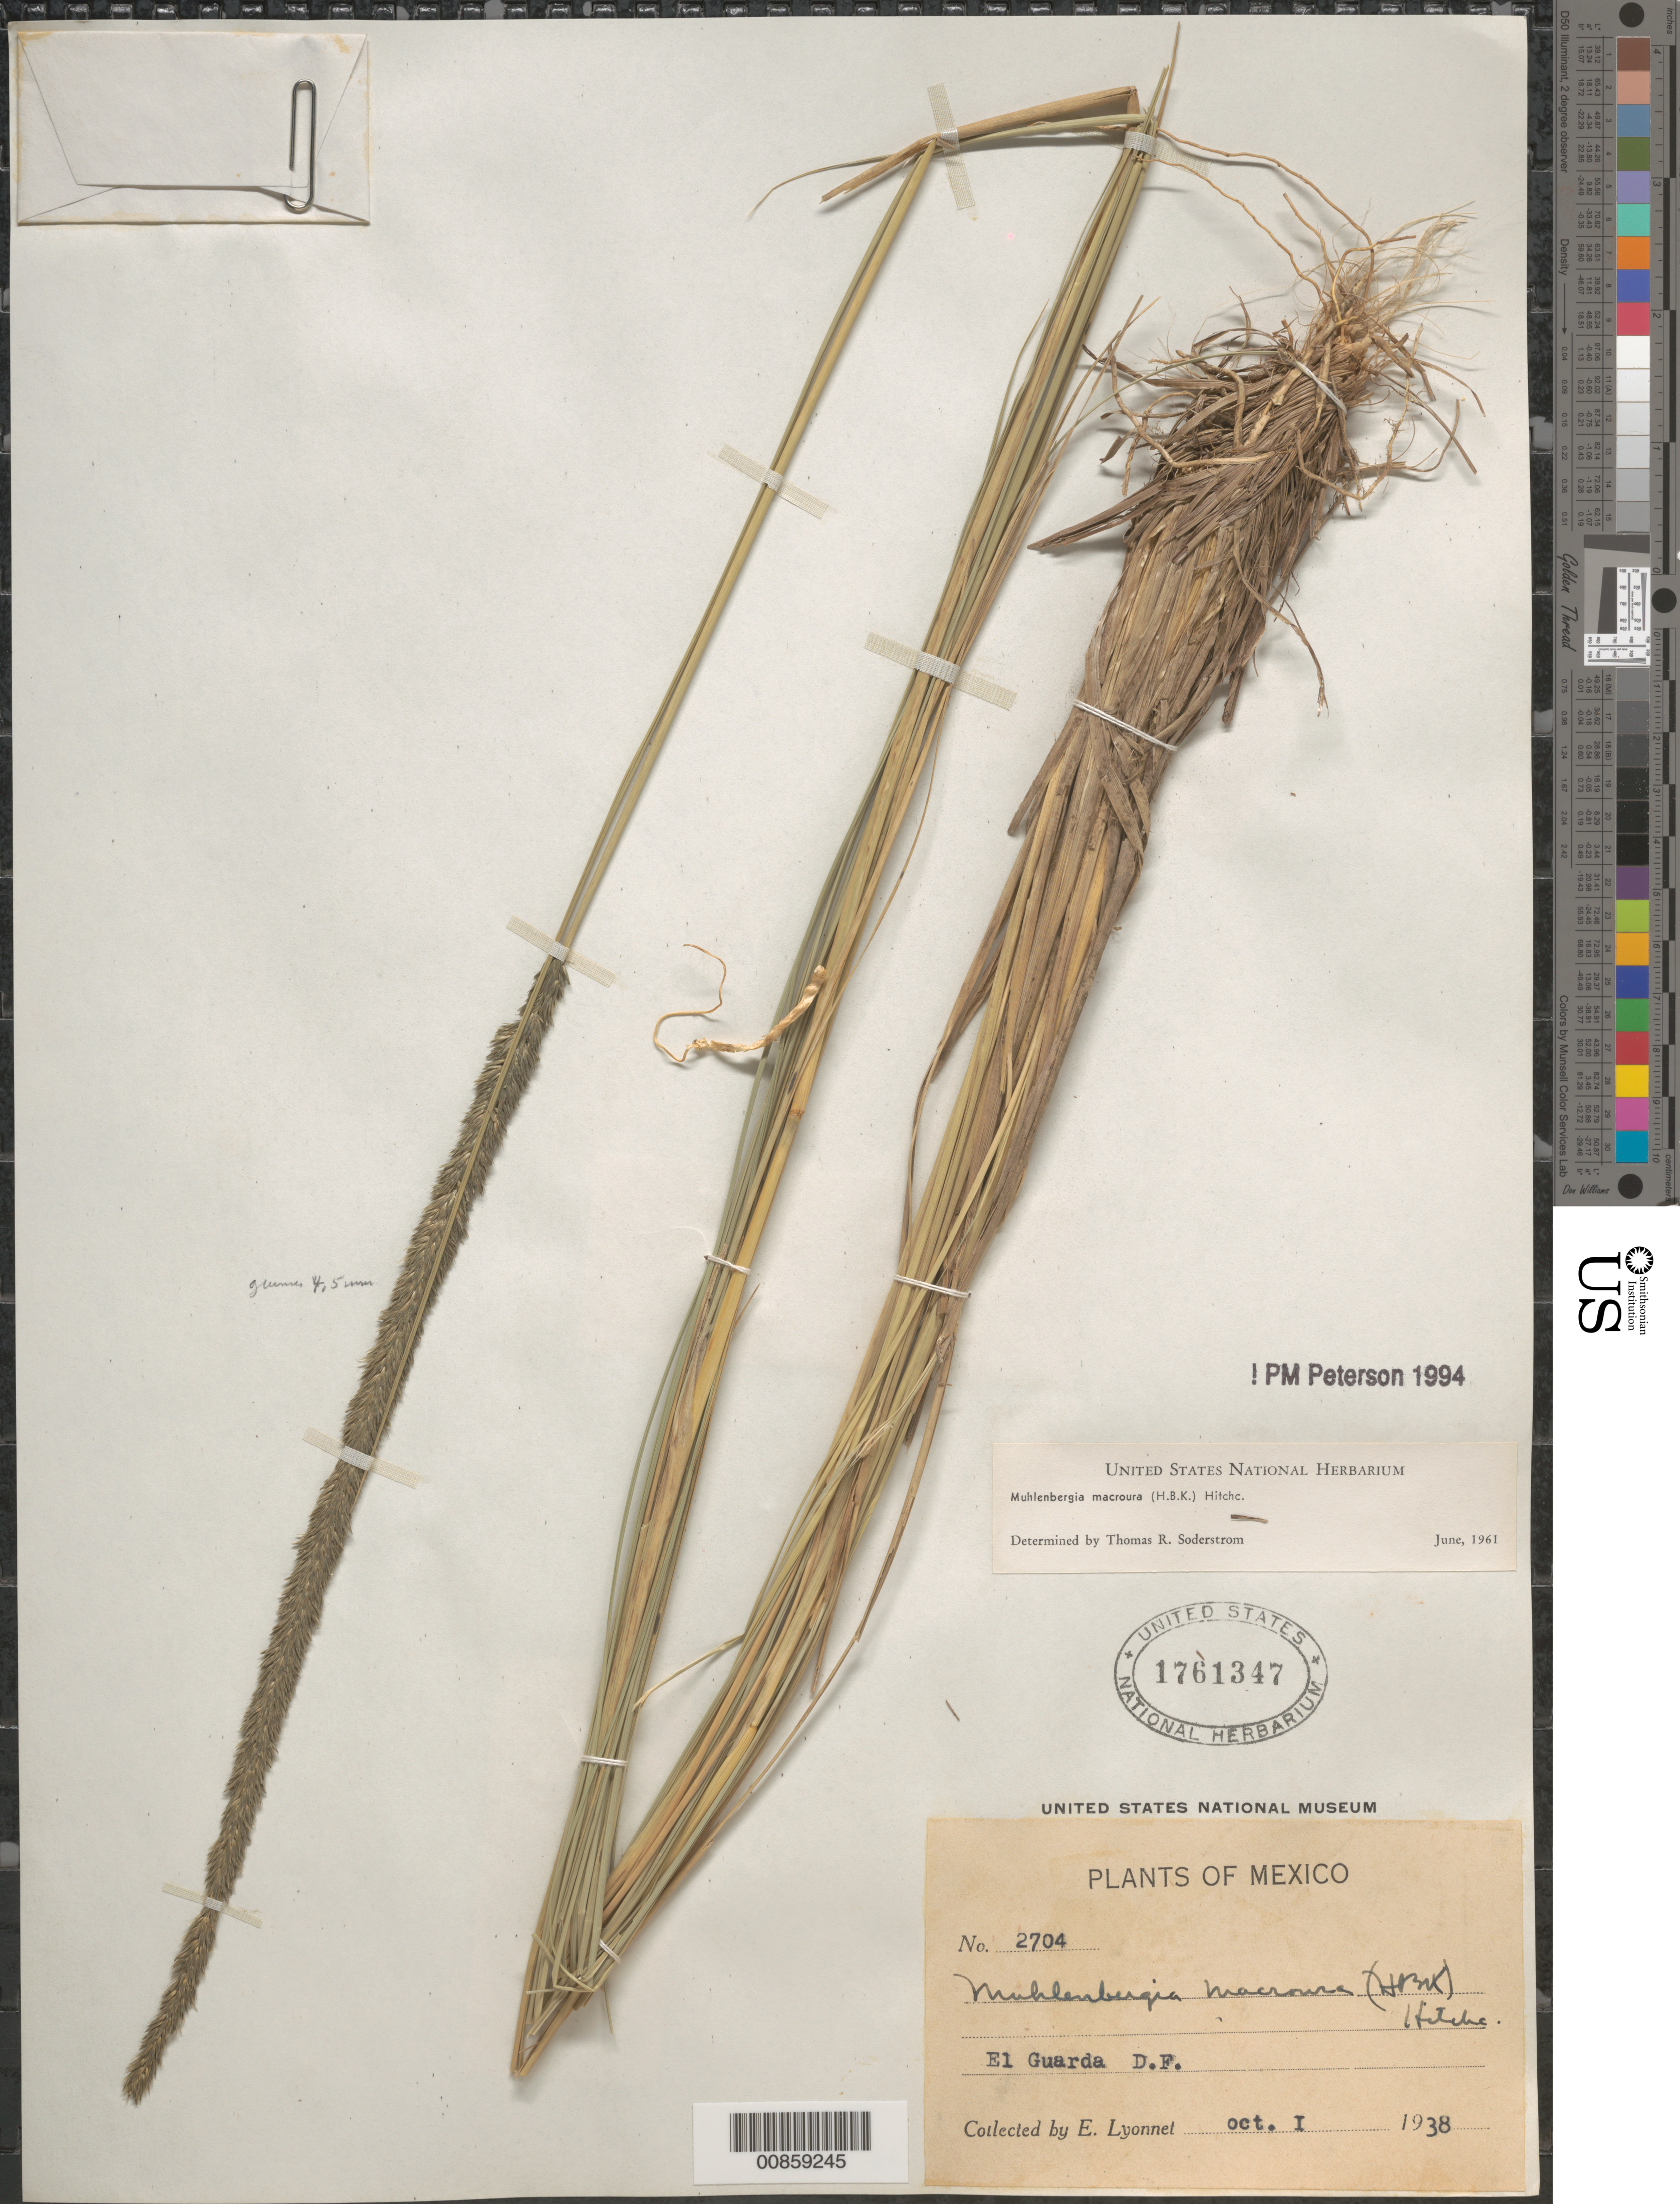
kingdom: Plantae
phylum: Tracheophyta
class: Liliopsida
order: Poales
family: Poaceae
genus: Muhlenbergia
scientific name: Muhlenbergia macroura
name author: (Kunth) Hitchc.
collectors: Bro. E. Lyonnet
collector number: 2704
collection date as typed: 01 Oct 1938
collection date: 1938-10-01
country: Mexico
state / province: Distrito Federal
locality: Mixcoac, Delegación Tlalpan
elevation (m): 2250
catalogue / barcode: US 1761347